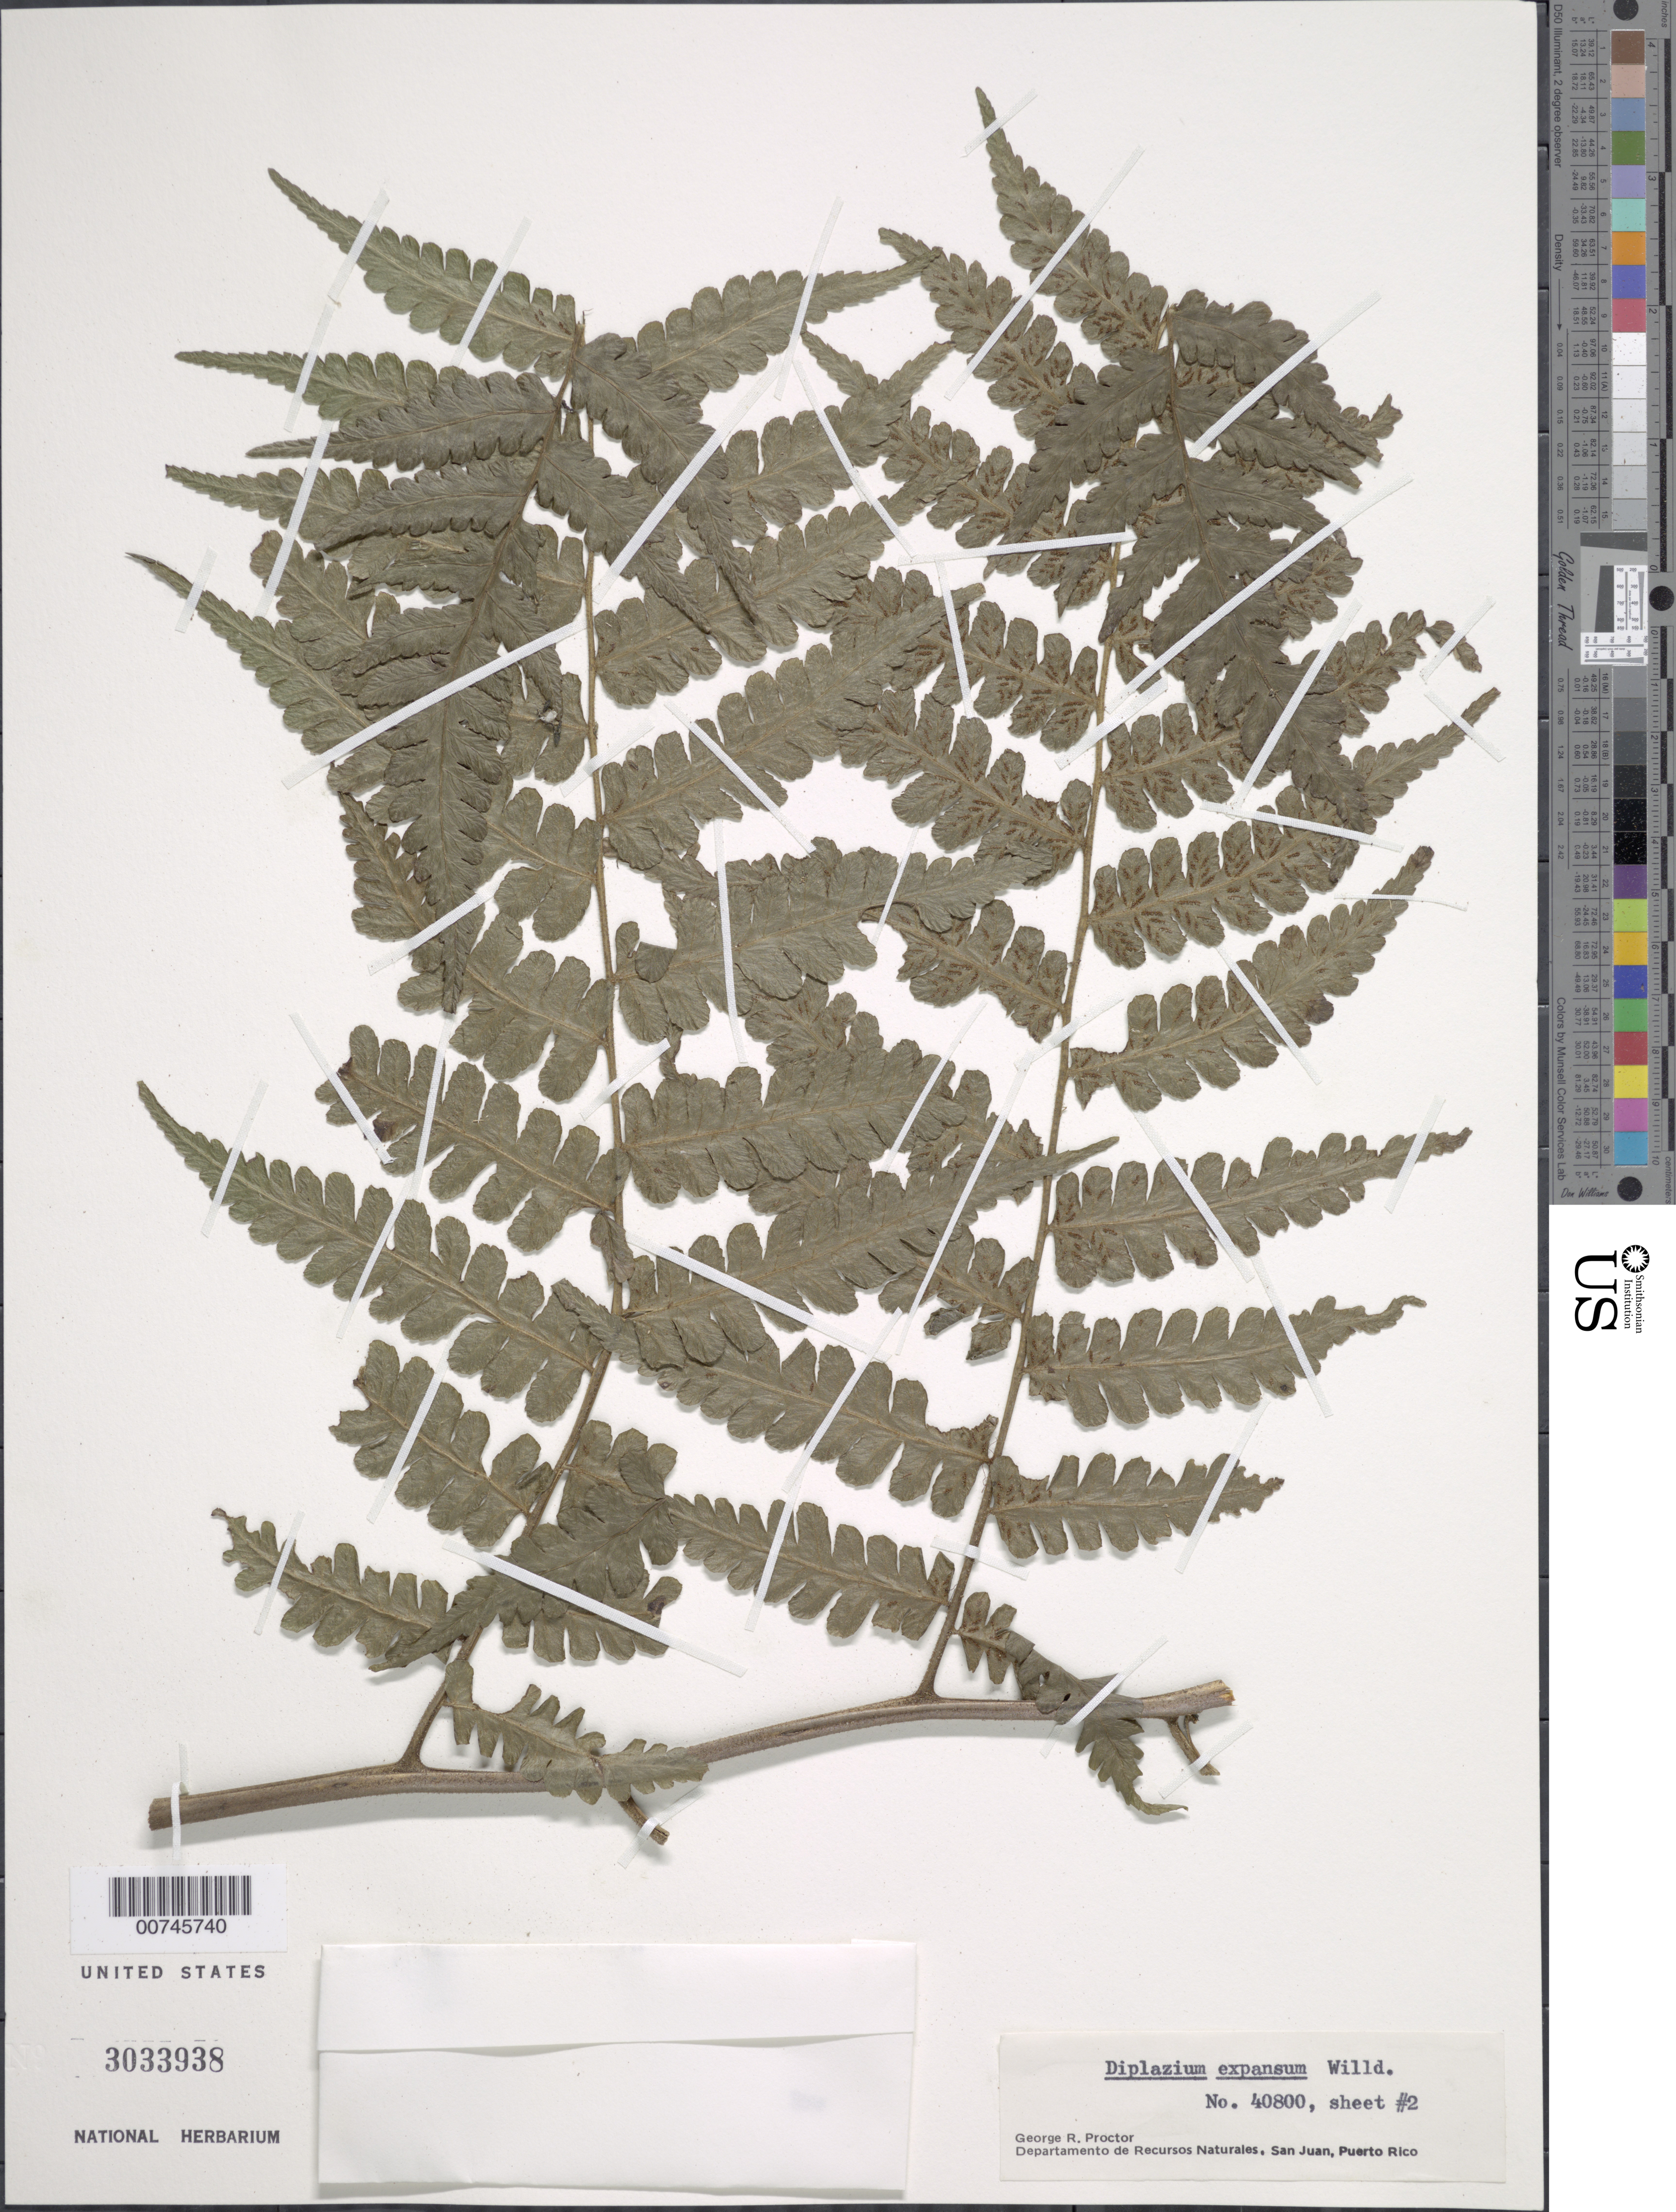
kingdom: Plantae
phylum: Tracheophyta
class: Polypodiopsida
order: Polypodiales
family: Athyriaceae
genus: Diplazium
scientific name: Diplazium fuertesii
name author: Brause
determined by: Sánchez, C.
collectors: G. R. Proctor & B. Pinto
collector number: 40800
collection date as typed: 25 Sep 1984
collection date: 1984-09-25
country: Puerto Rico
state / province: Jayuya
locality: Cordillera Central: Barrio Coabey SW slopes of Los Tres Picachos, Municipio de Jayuya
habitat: On moist shaded bank near a stream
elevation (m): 700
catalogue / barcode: US 3033938